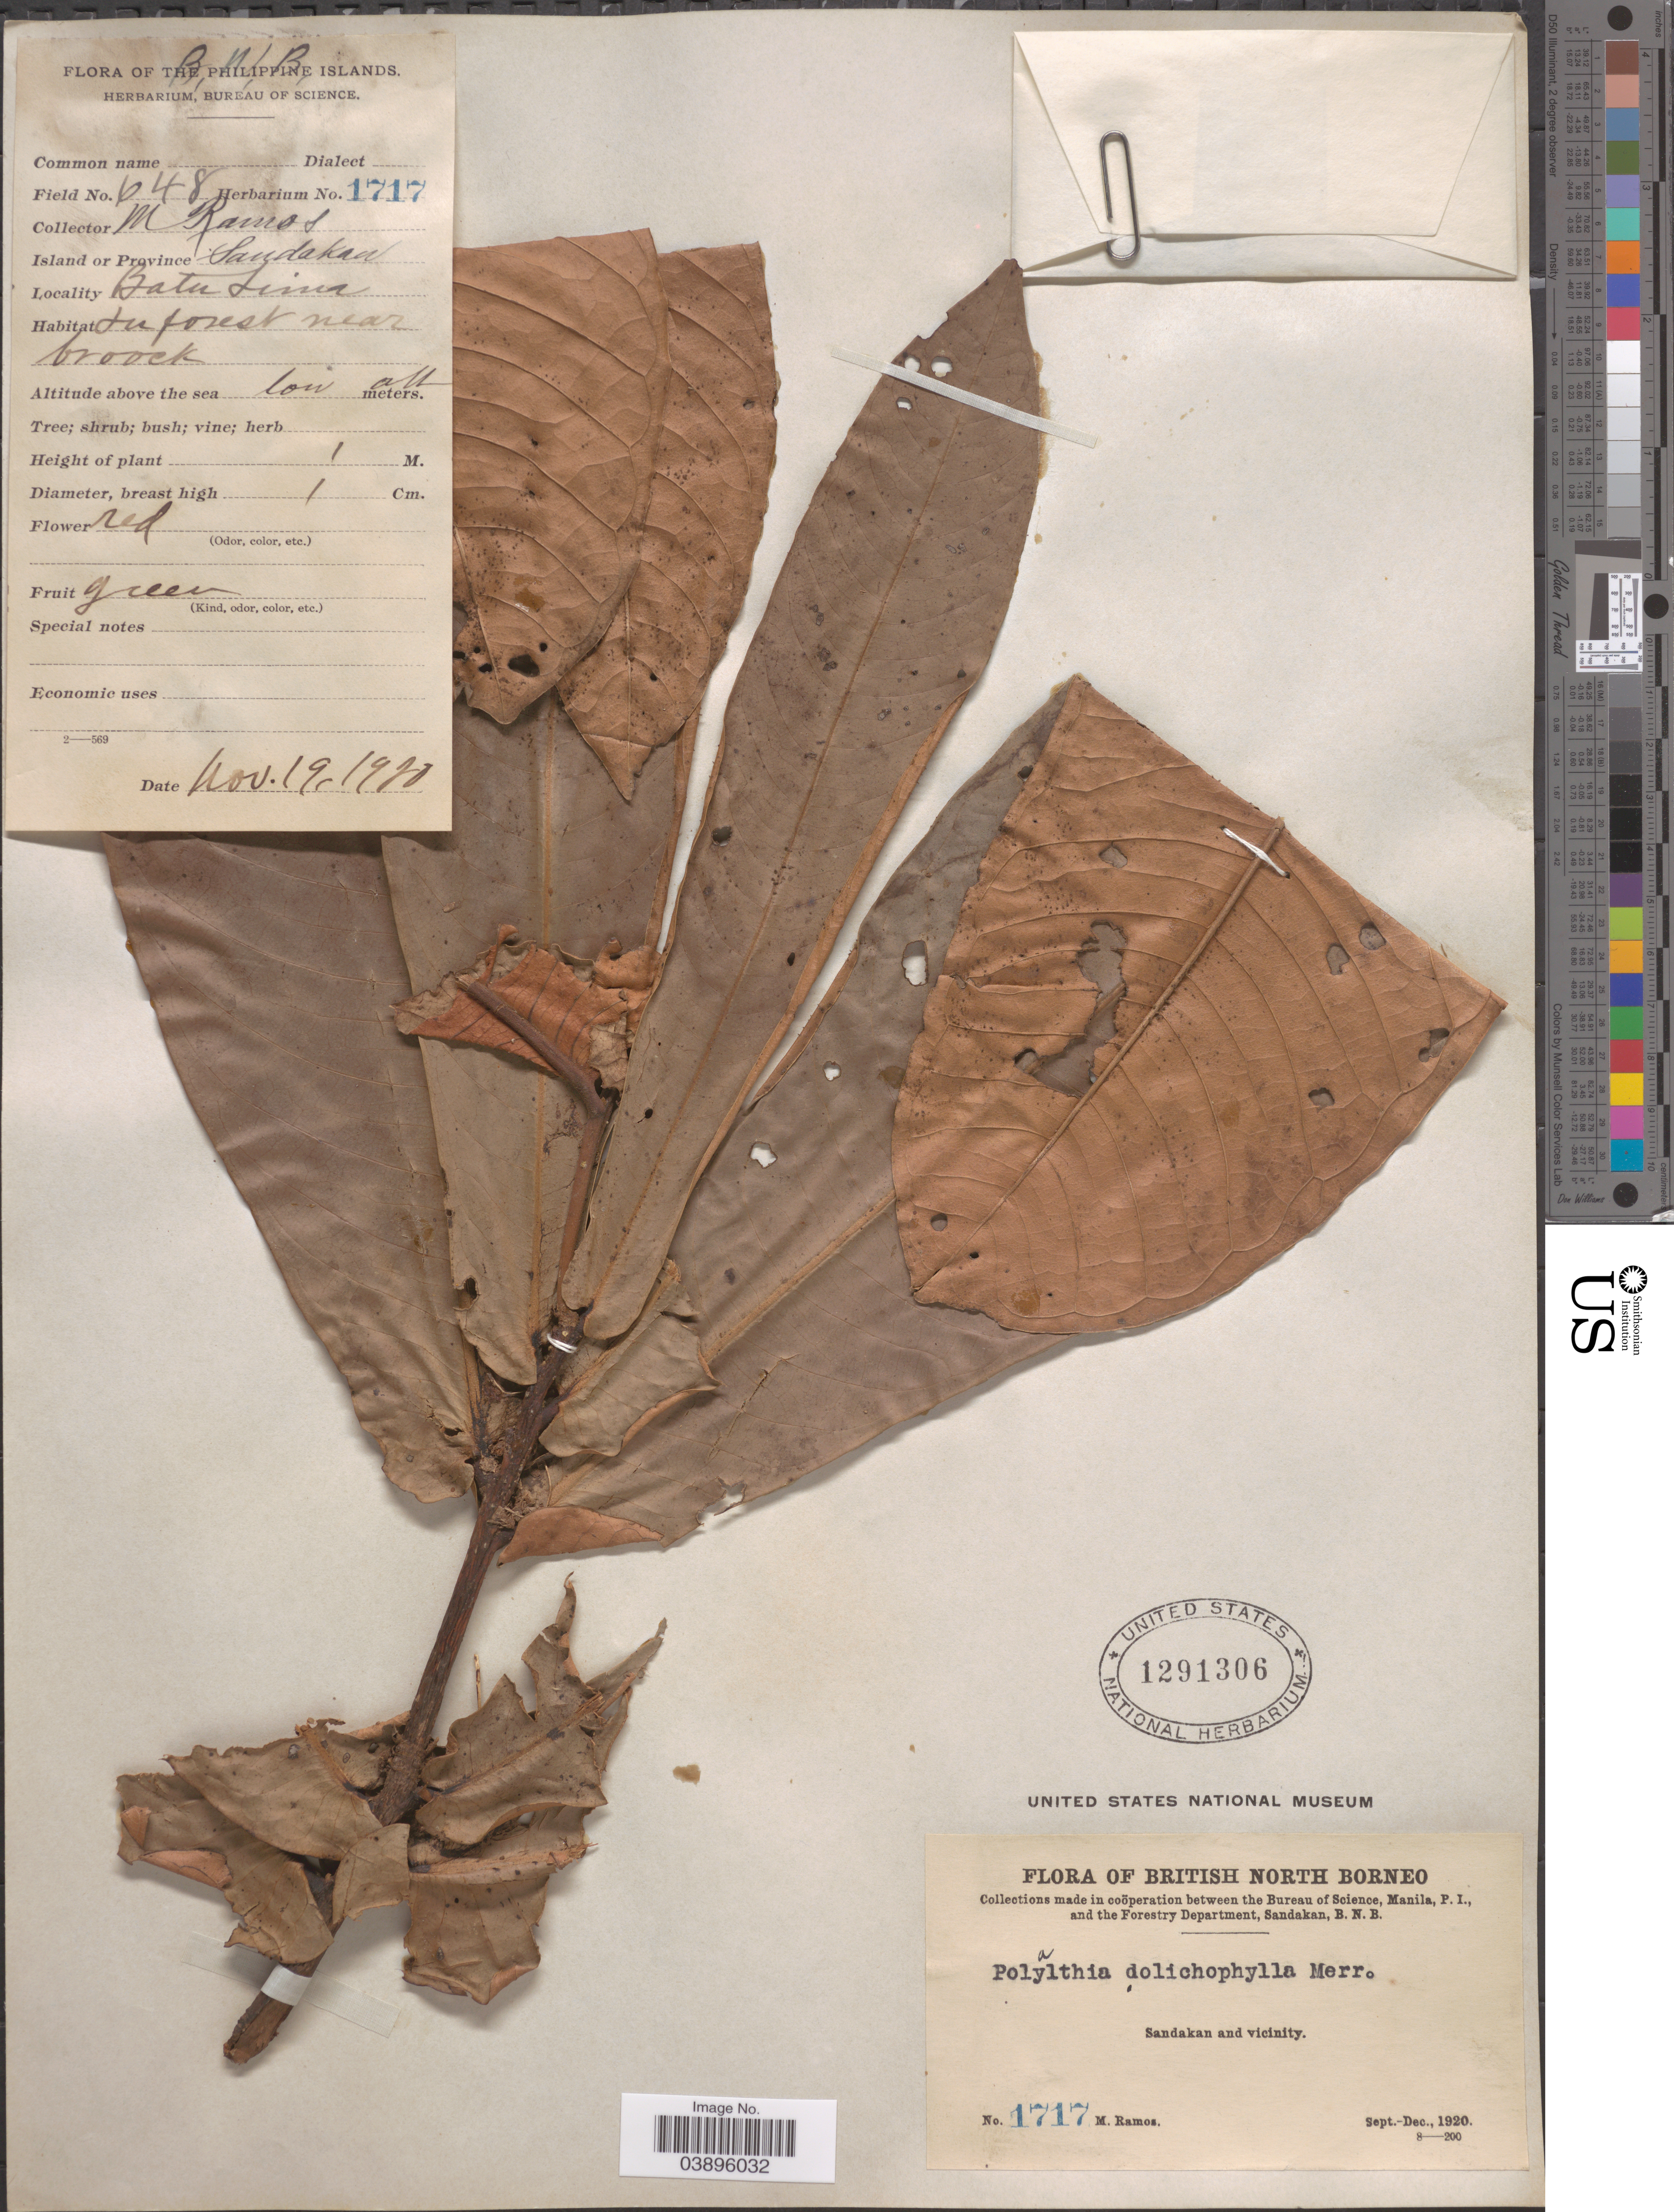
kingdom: Plantae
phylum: Tracheophyta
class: Magnoliopsida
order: Magnoliales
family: Annonaceae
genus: Polyalthia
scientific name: Polyalthia dolichophylla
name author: Merr.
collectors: M. Ramos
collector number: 1717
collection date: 1920-11-19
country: Malaysia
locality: Island or Province Sandakan. Batu Lima. Near broock. British North Borneo. Sandakan and vicinity.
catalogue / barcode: US 1291306